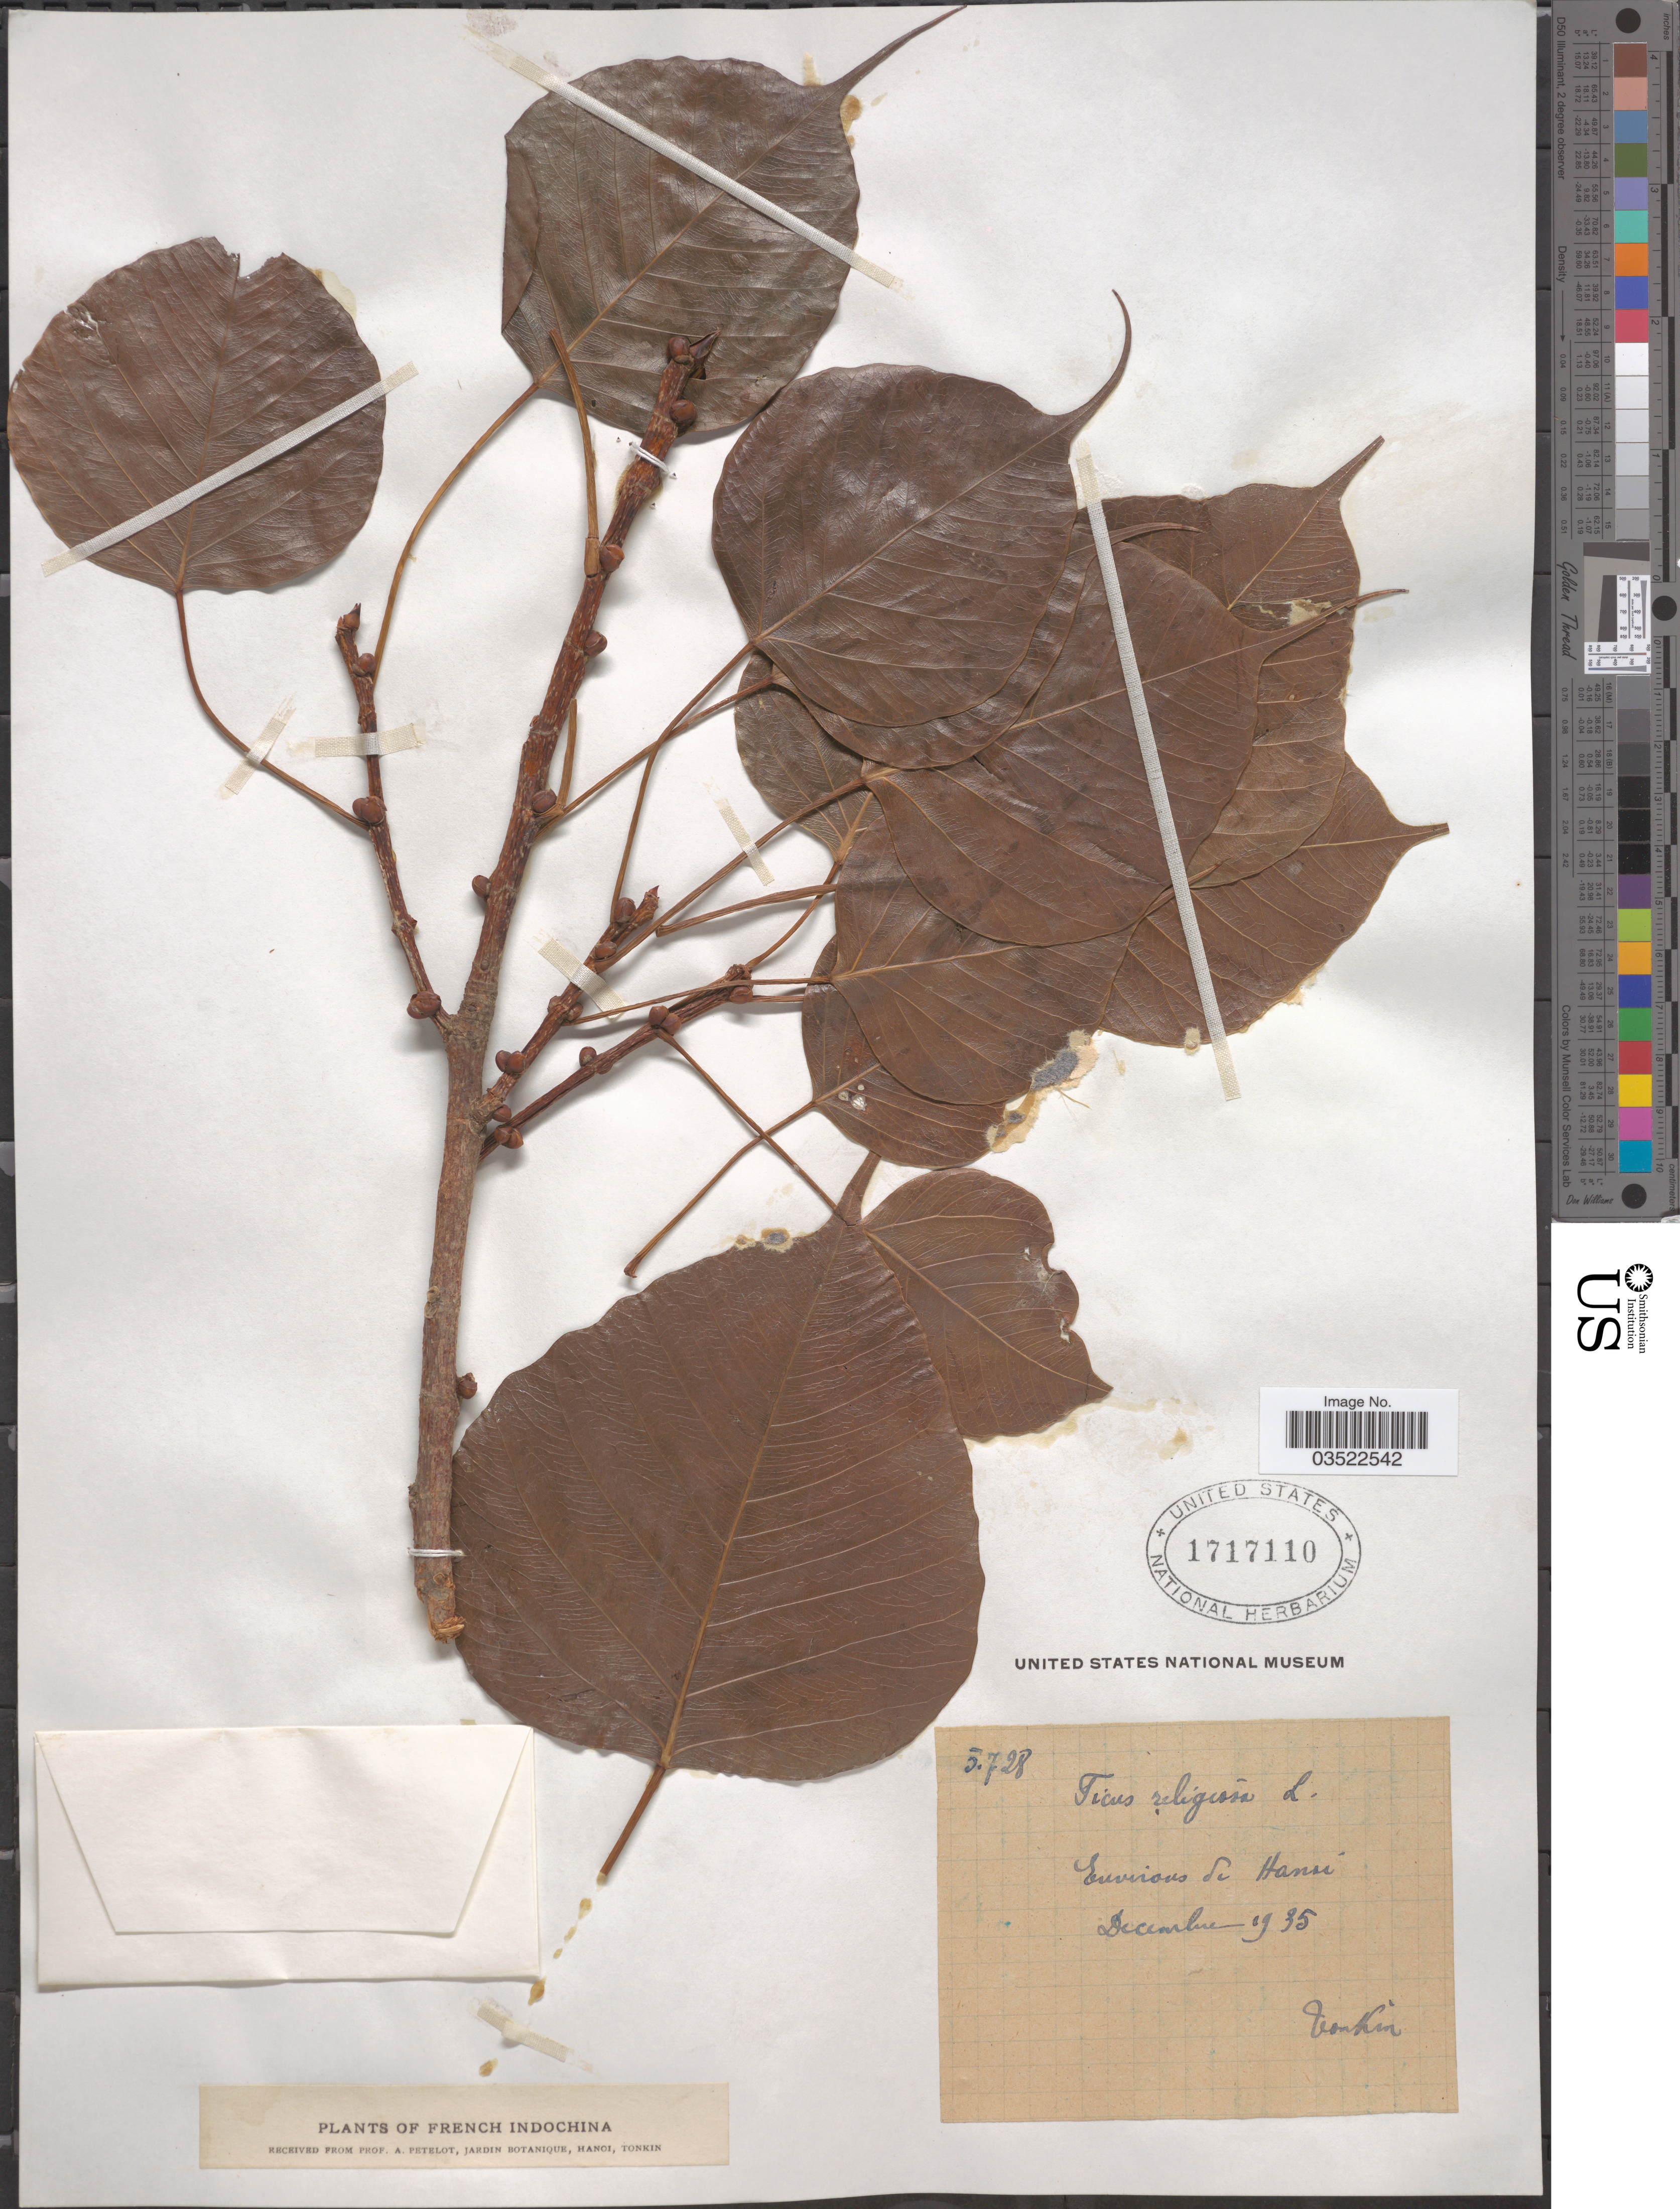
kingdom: Plantae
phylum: Tracheophyta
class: Magnoliopsida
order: Rosales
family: Moraceae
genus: Ficus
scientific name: Ficus religiosa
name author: L.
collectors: A. Petelot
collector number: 5728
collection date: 1935-12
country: Vietnam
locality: French Indochina. Environs de Hanoi.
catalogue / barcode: US 1717110